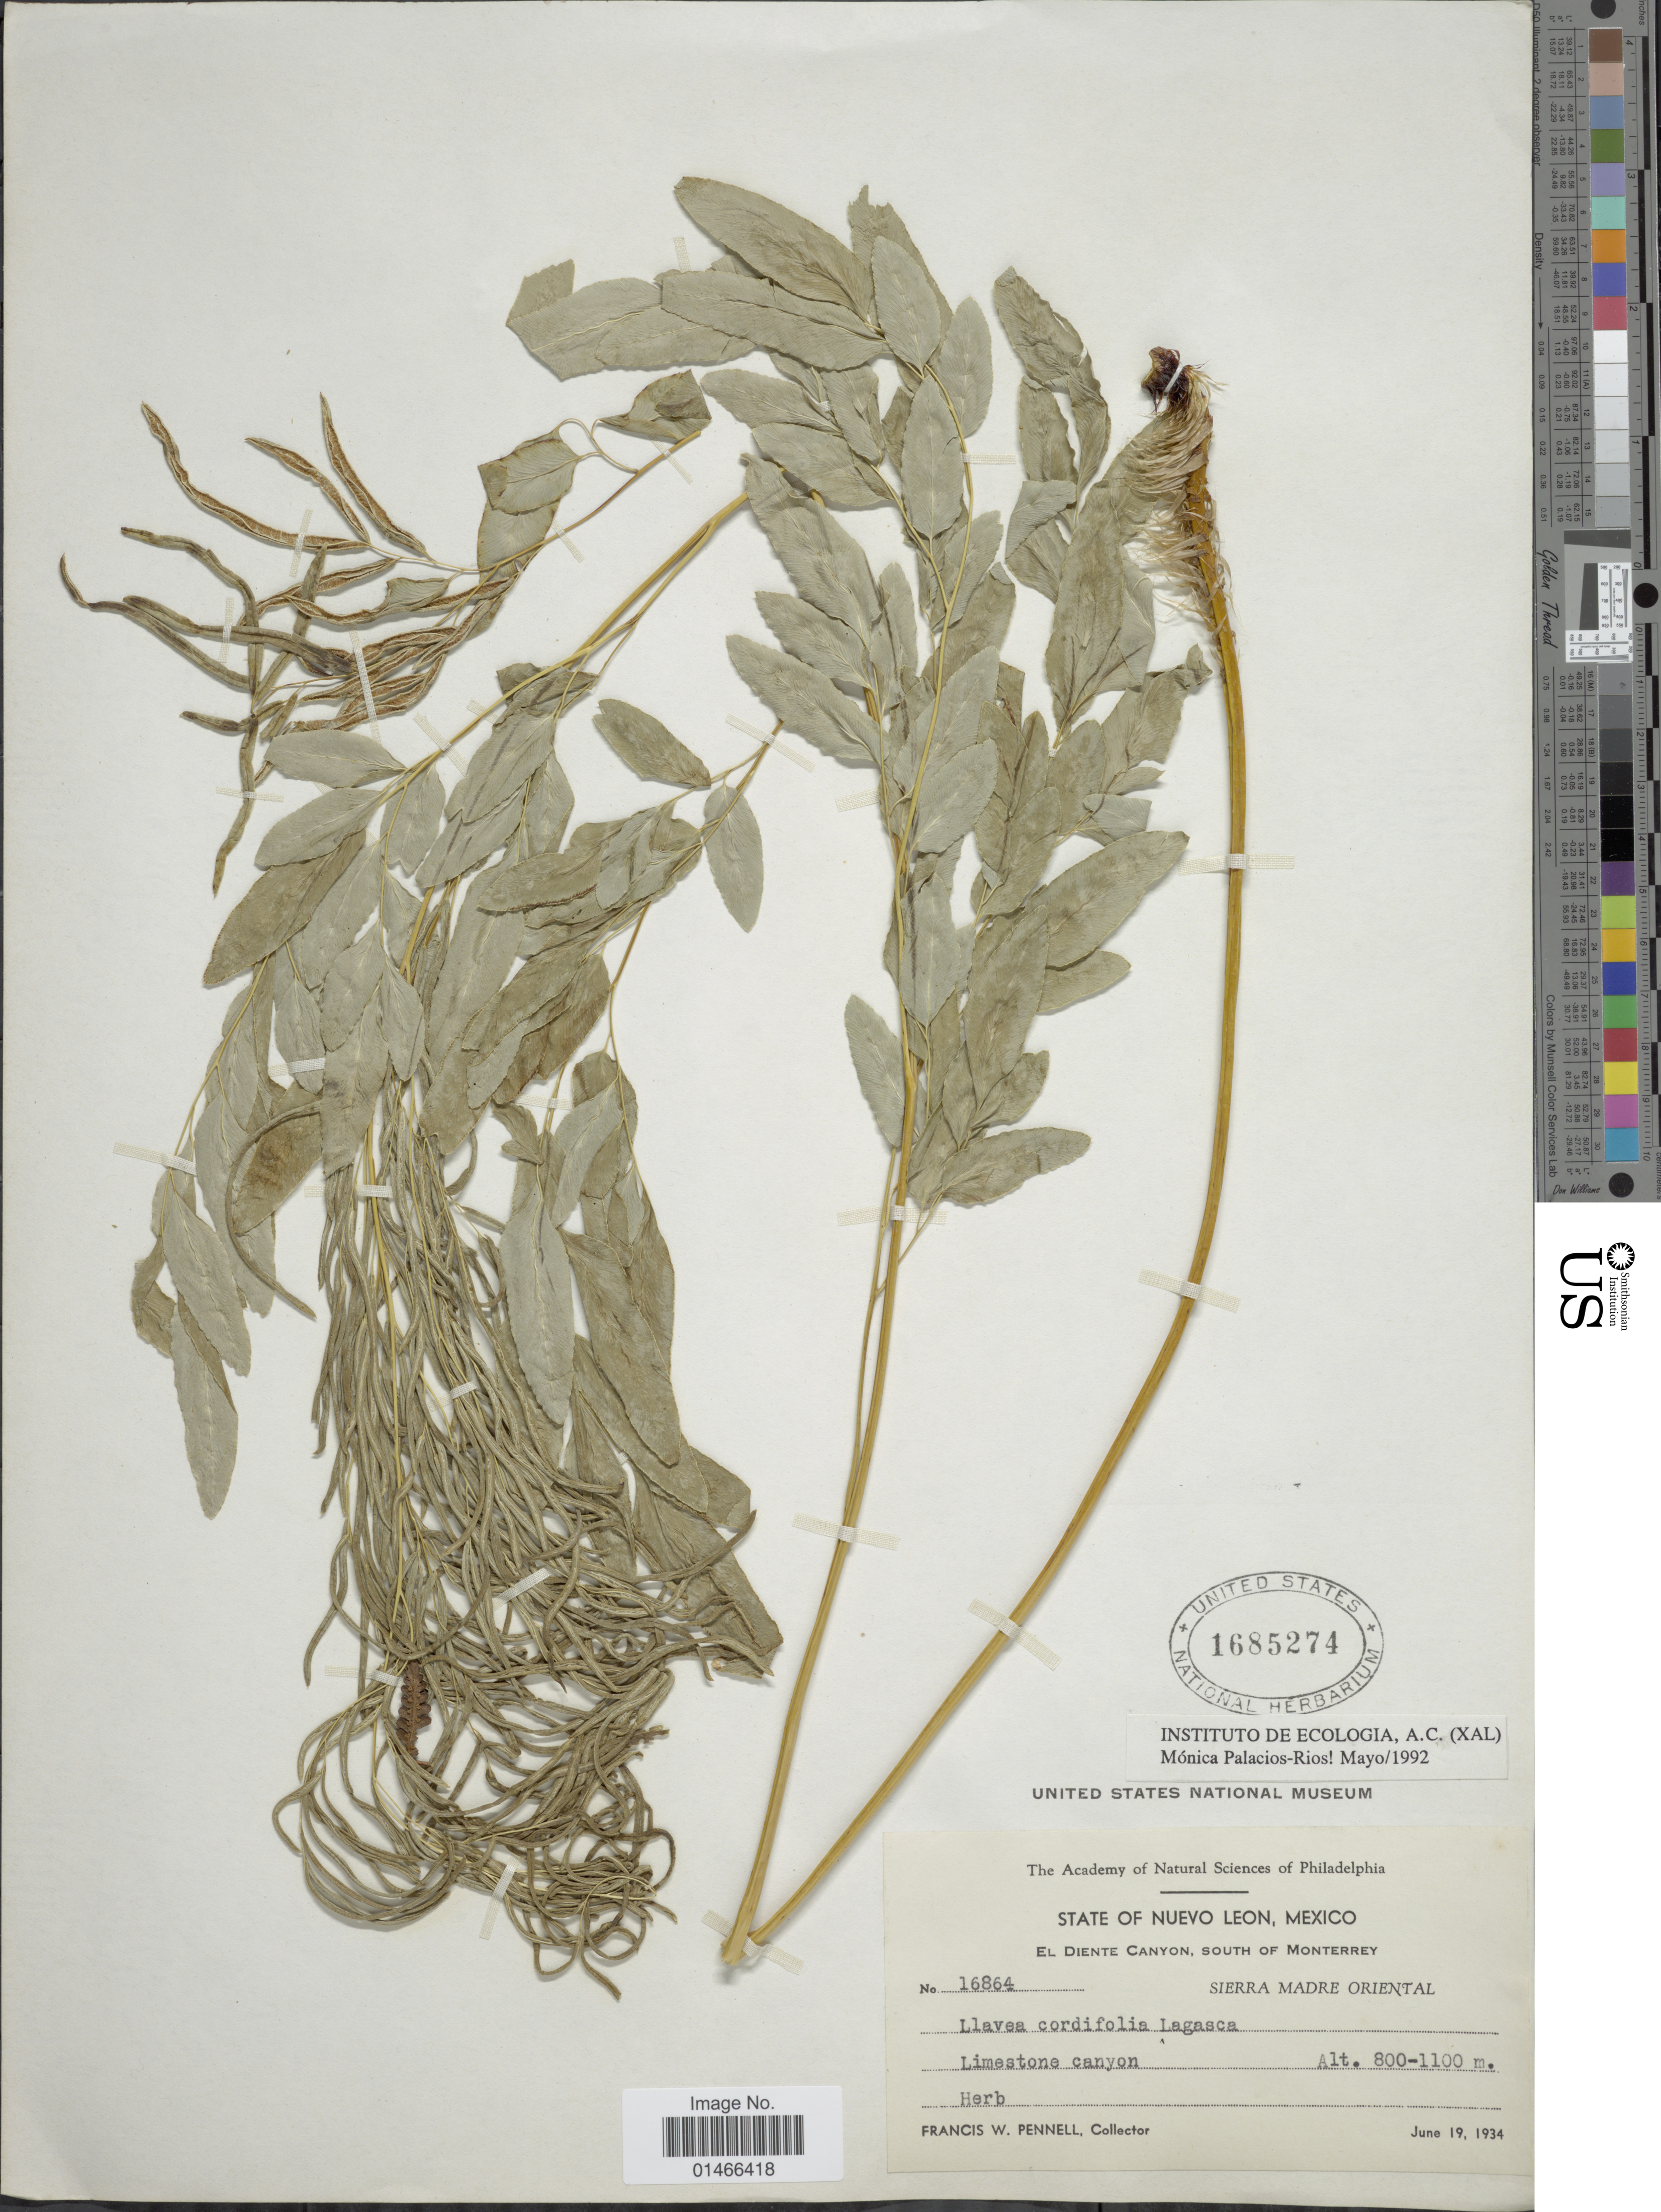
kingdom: Plantae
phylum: Tracheophyta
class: Polypodiopsida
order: Polypodiales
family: Pteridaceae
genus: Llavea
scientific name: Llavea cordifolia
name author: Lag.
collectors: F. W. Pennell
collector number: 16864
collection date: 1934-06-19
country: Mexico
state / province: Nuevo León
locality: El Diente Canyon, south of Monterrey, Sierra Madre Oriental, Limestone canyon.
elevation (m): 800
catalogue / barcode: US 1685274